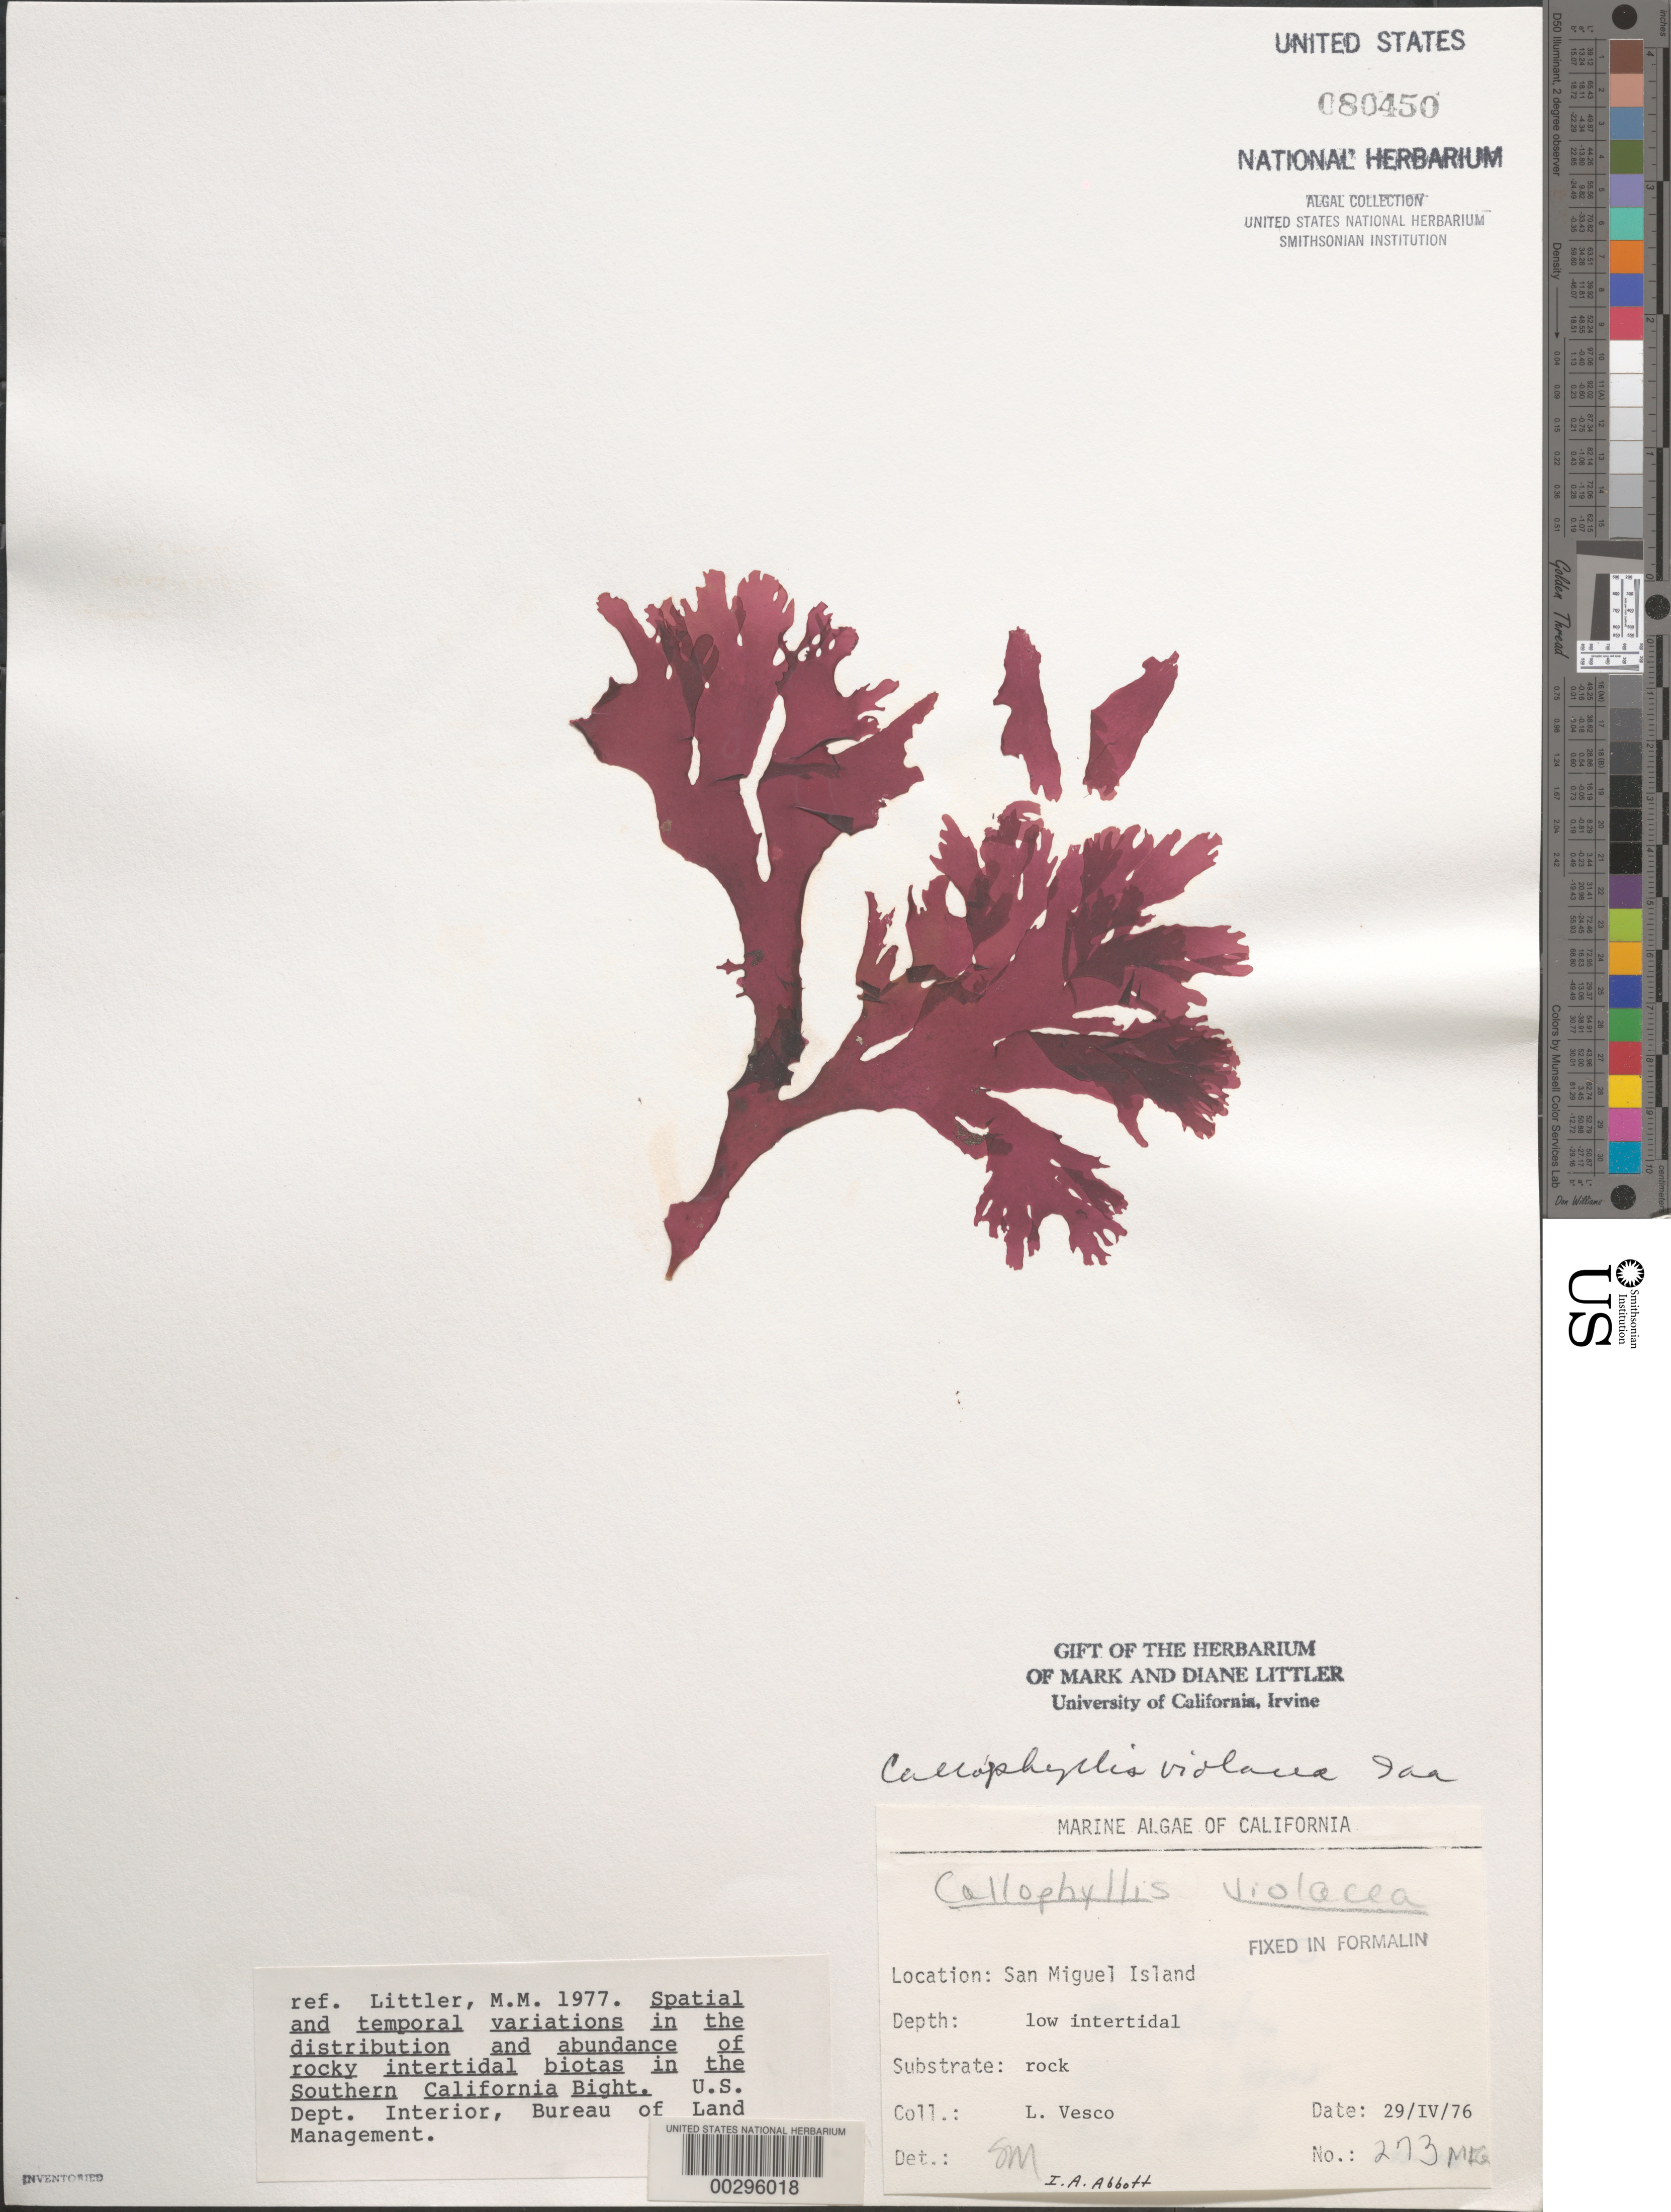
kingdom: Plantae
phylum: Rhodophyta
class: Florideophyceae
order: Gigartinales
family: Kallymeniaceae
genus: Callophyllis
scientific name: Callophyllis violacea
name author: J. Agardh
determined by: Abbott, Isabella A.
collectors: L. Vesco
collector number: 273-mig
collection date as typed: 29 Apr 1976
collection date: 1976-04-29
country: United States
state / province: California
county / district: Santa Barbara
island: San Miguel Island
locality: Cuyler Harbor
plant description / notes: BLM-SOCALBIGHT Rocky Intertidal Survey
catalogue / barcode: US 80450